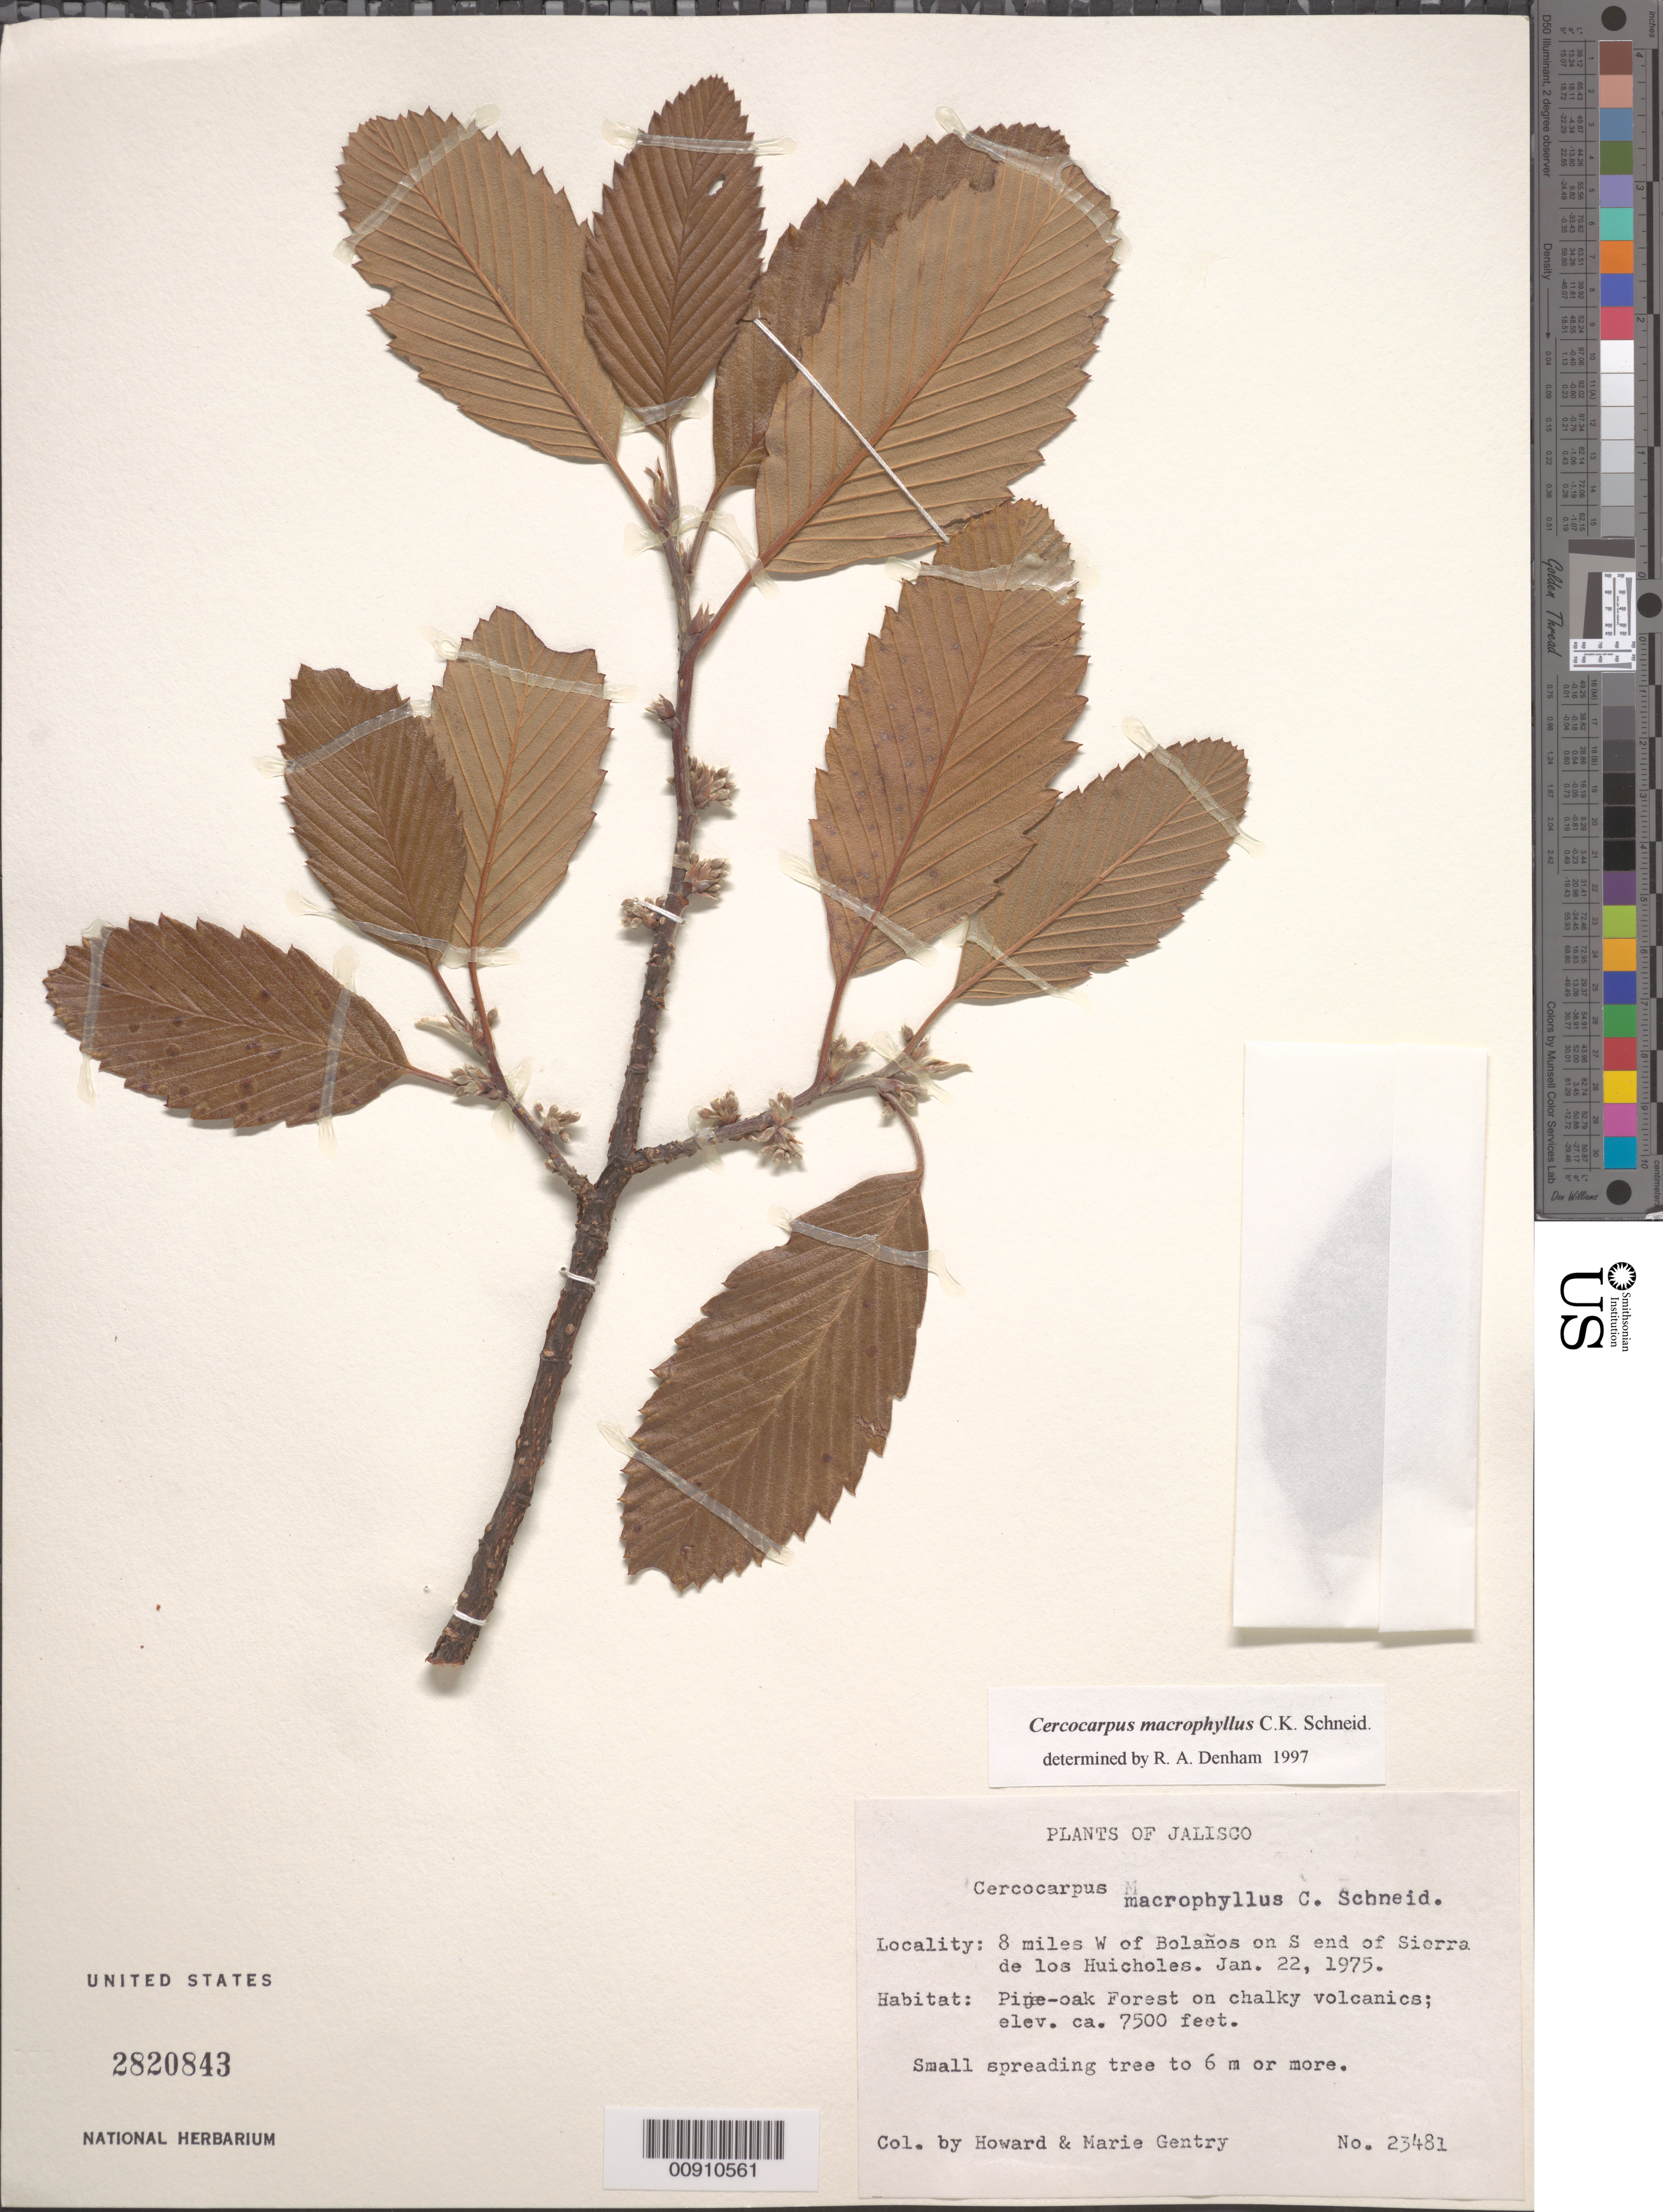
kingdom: Plantae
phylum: Tracheophyta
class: Magnoliopsida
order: Rosales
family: Rosaceae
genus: Cercocarpus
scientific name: Cercocarpus macrophyllus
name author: C.K. Schneid.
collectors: H. S. Gentry & M. Gentry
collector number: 23481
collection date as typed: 22 Jan 1975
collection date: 1975-01-22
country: Mexico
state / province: Jalisco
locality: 8 miles W of Bolaños on S end of Sierra de los Huicholes.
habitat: Pine-oak forest on chalky volcanics.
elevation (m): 2286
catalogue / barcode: US 2820843